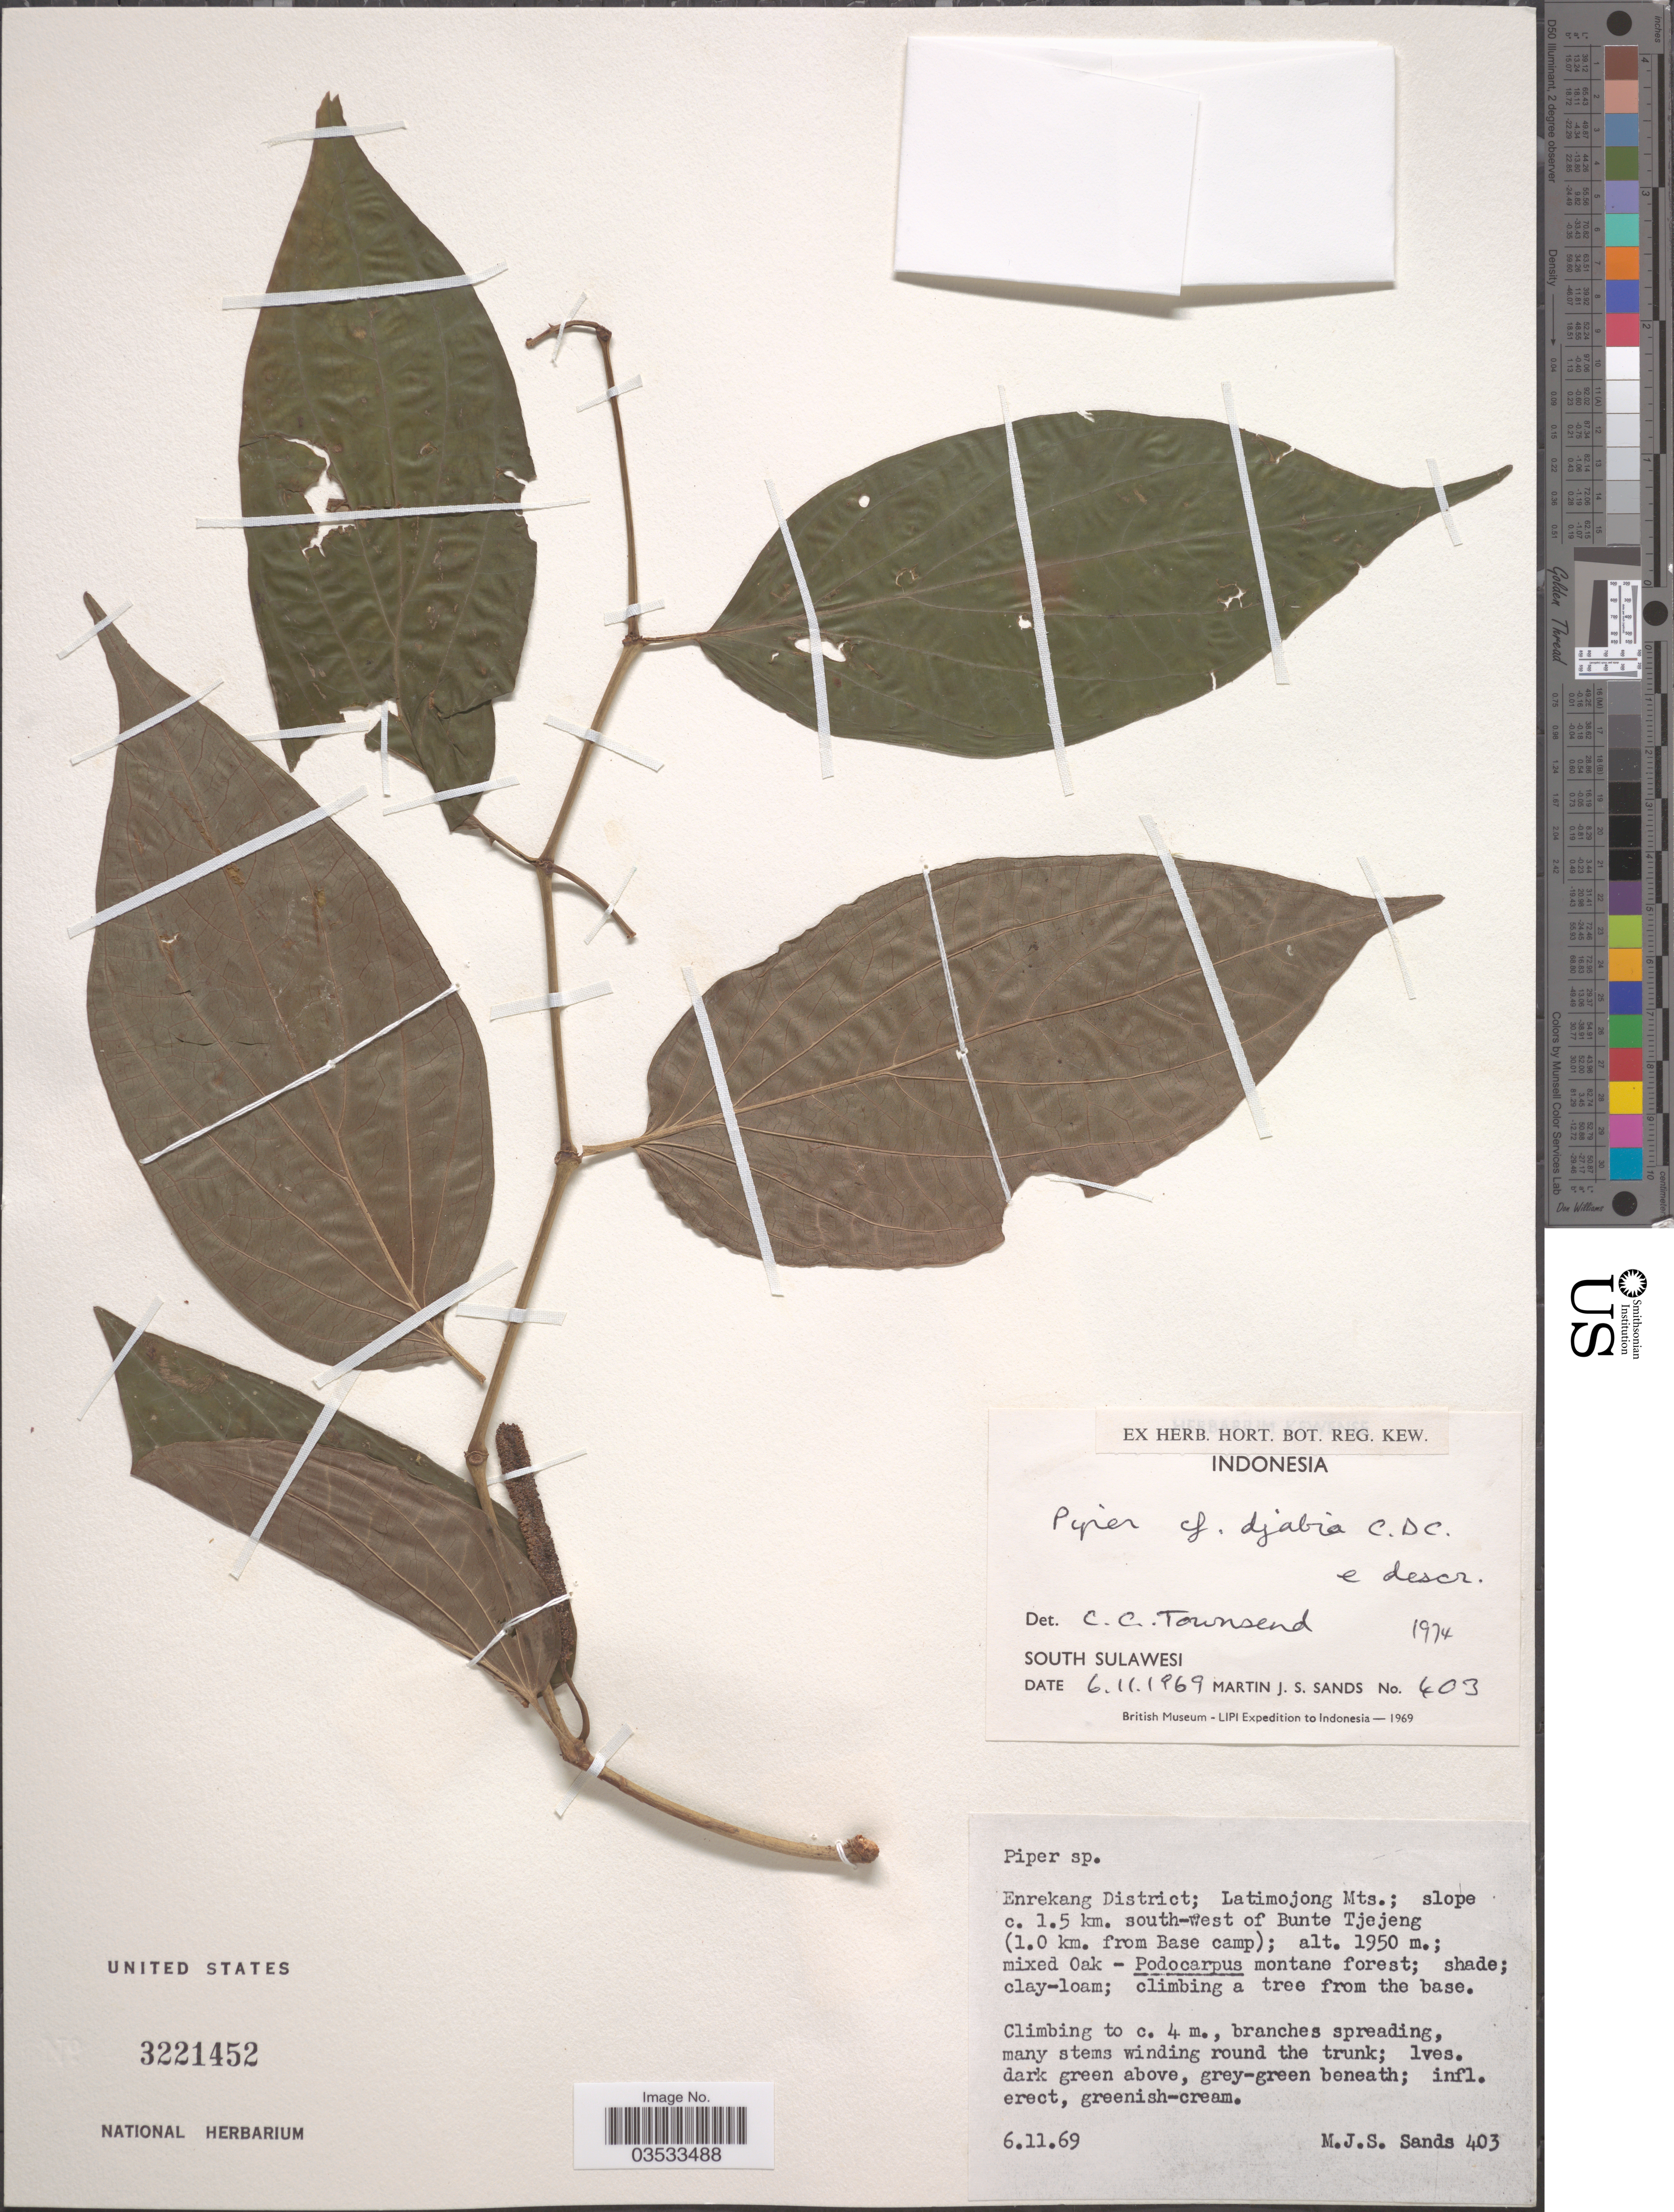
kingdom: Plantae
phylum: Tracheophyta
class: Magnoliopsida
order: Piperales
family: Piperaceae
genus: Piper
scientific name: Piper djabia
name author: C. DC.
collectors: M. Sands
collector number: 403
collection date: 1969-06-11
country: Indonesia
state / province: Sulawesi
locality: South Sulawesi. Enrekang District; Latimojong Mts.; slope c. 1.5 km. south-west of Bunte Tjejeng (1.0 km. from Base camp).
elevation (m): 1950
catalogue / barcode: US 3221452